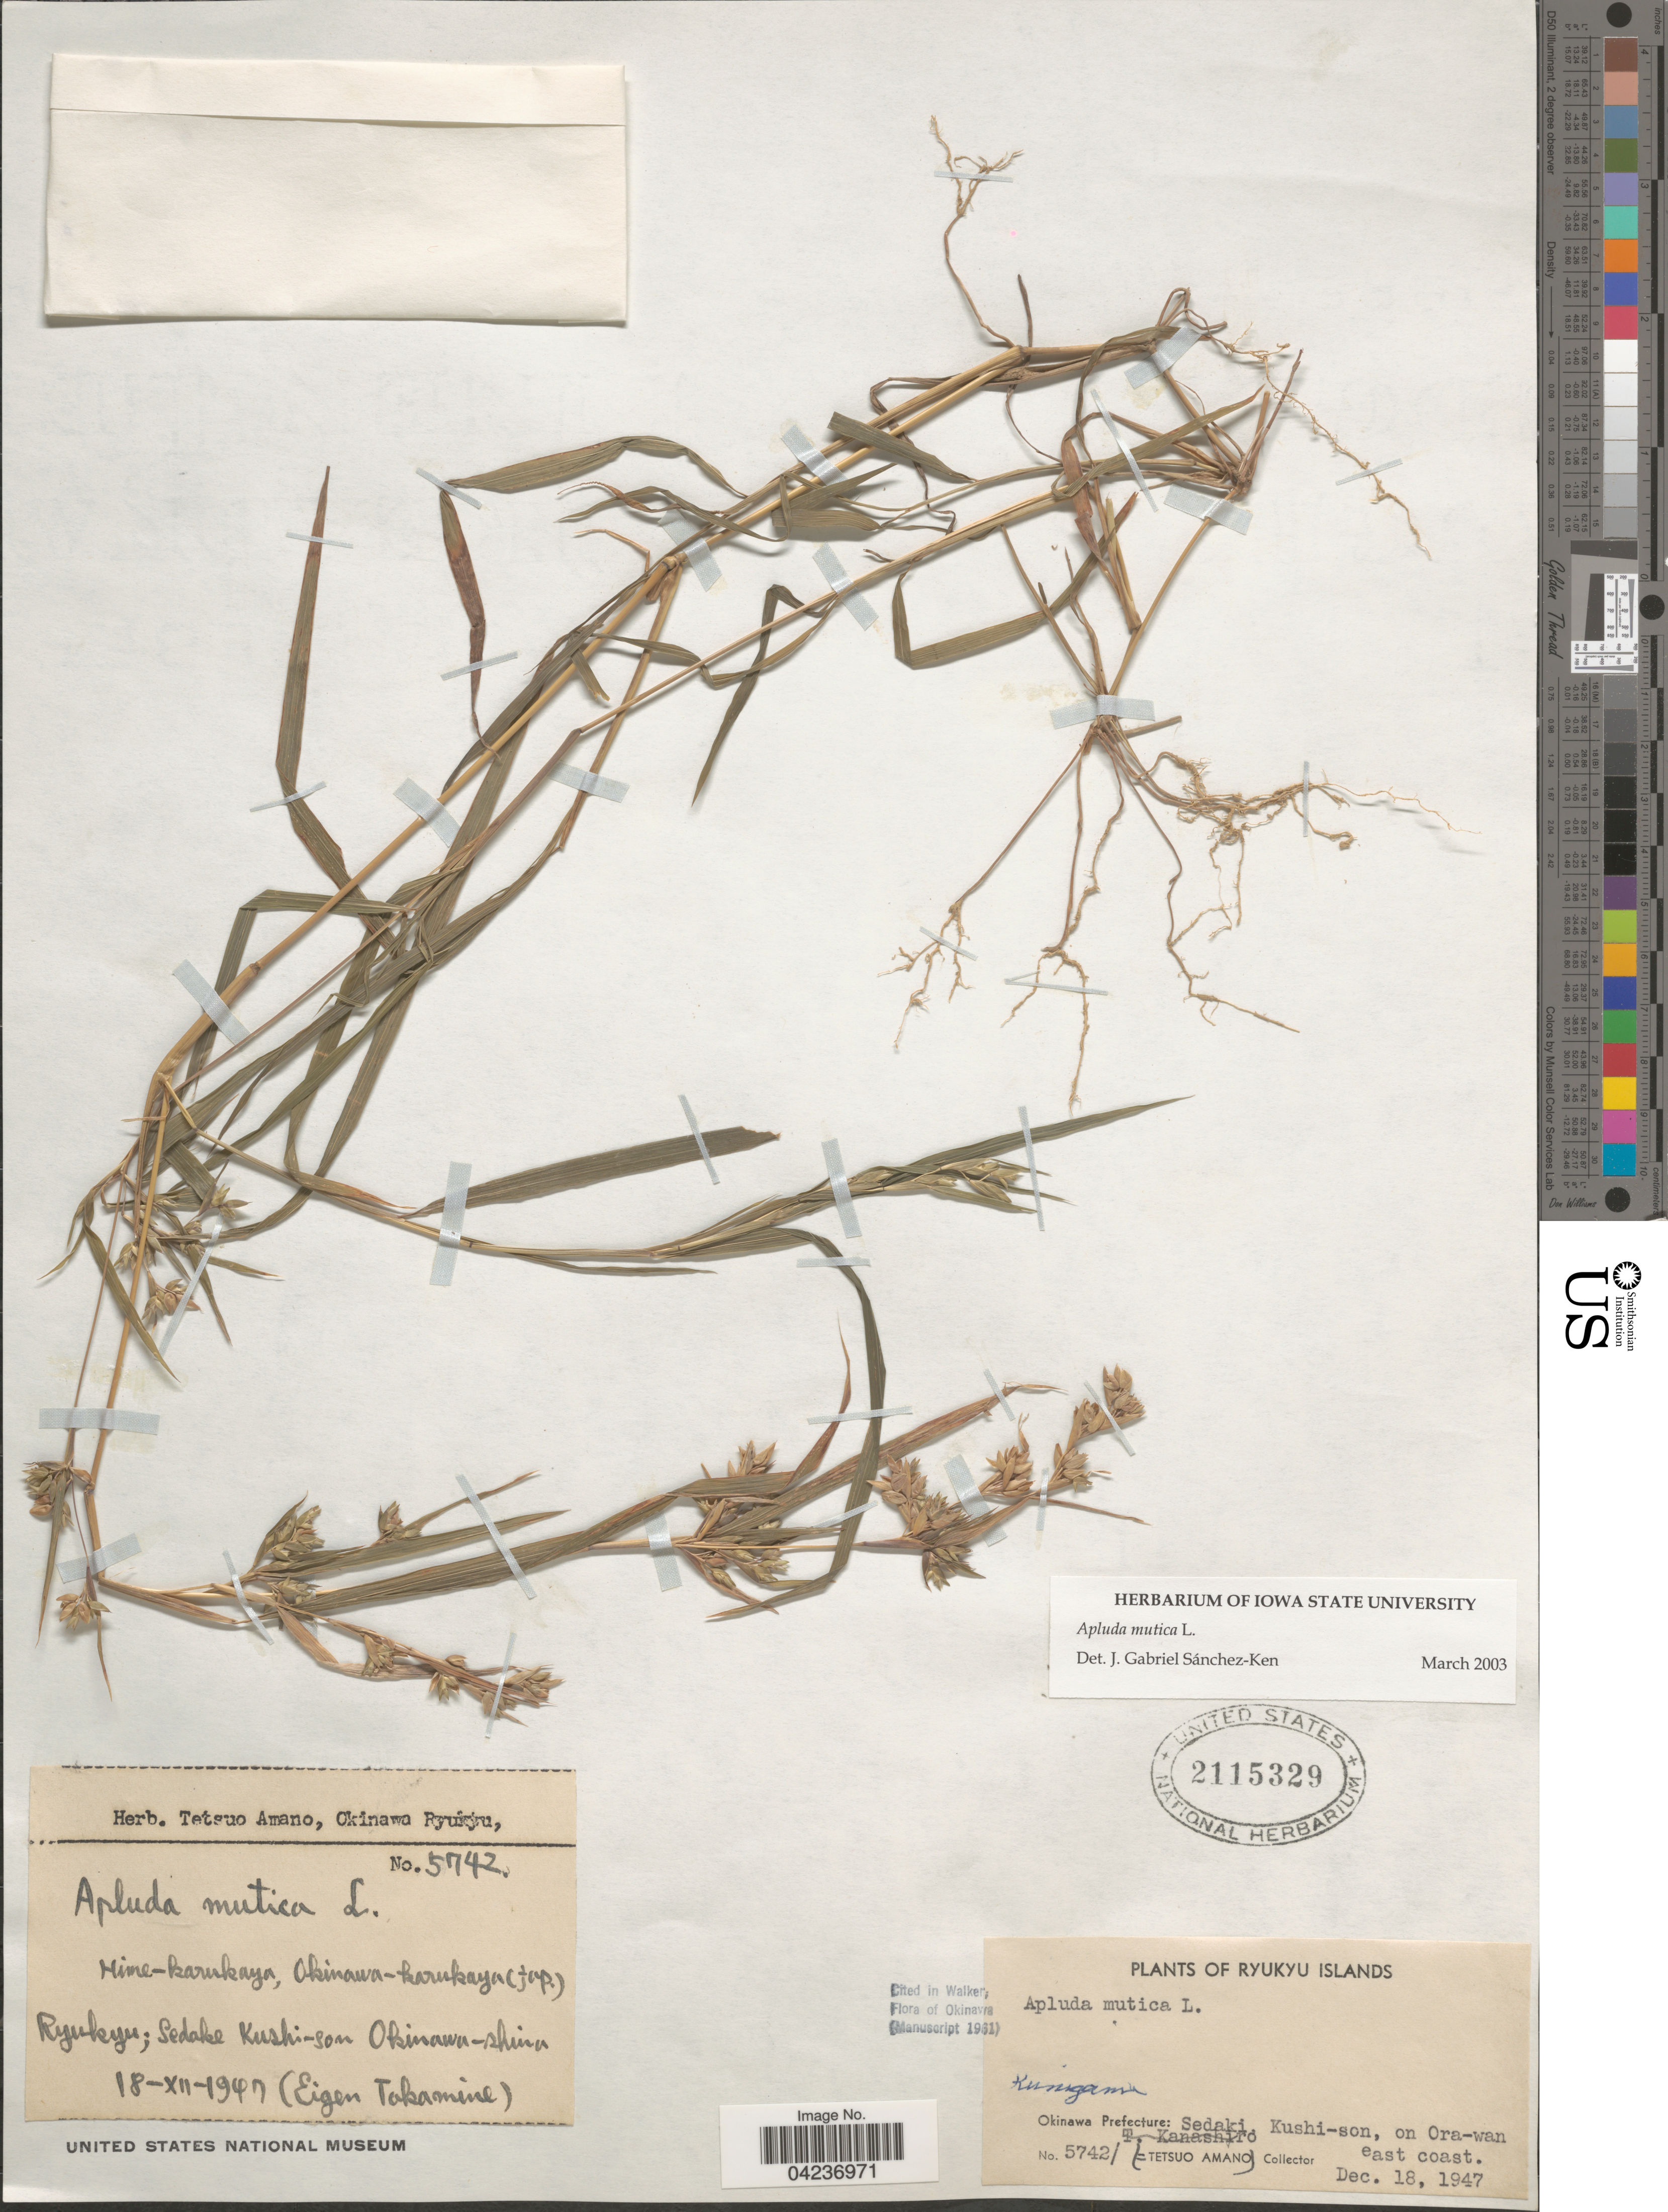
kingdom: Plantae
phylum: Tracheophyta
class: Liliopsida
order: Poales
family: Poaceae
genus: Apluda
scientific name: Apluda mutica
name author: L.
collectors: T. Amano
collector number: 5742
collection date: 1947-12-18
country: Japan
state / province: Okinawa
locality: Mime-karukaya, Okinawa-karukaya (top). Ryukyu Islands; Sedake Kushi-son. Okinawa-shima. Okinawa Prefecture: Sedaki, on Ora-wan. East Coast.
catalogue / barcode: US 2115329